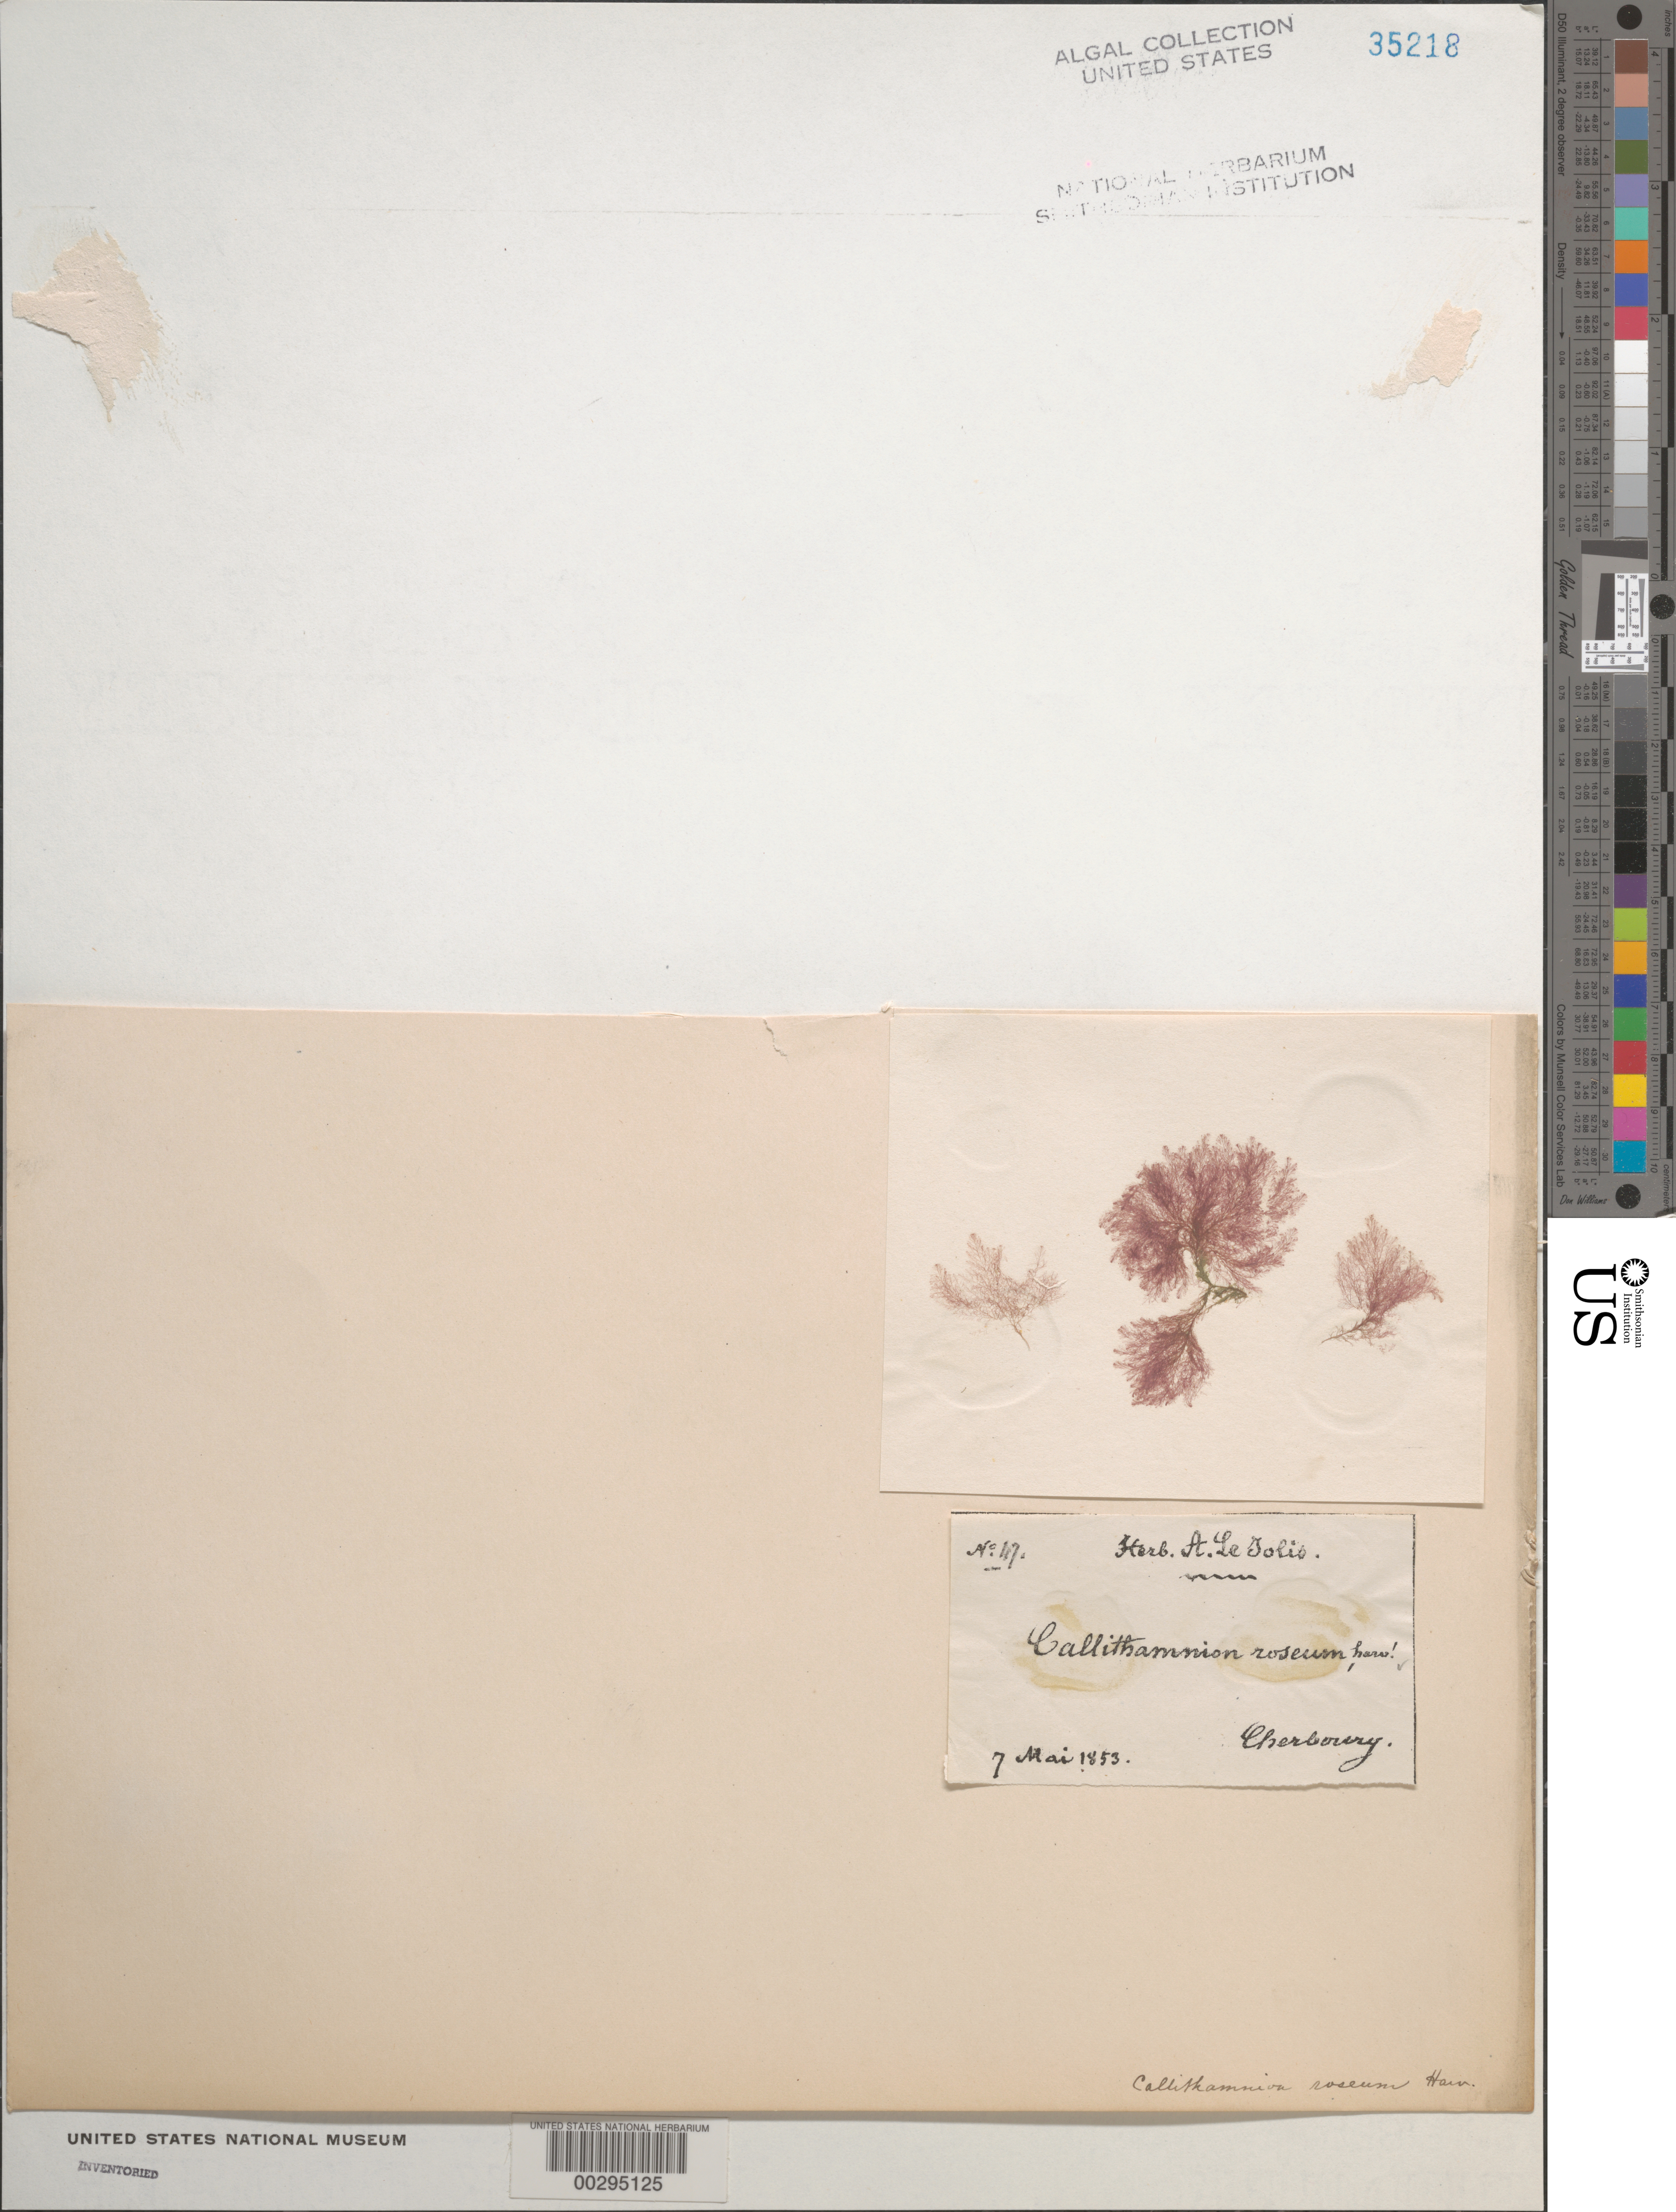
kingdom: Plantae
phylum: Rhodophyta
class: Florideophyceae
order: Ceramiales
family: Callithamniaceae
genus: Gaillona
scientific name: Gaillona rosea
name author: (Roth) A. Athanasiadis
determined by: Algae name updating Project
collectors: A. F. Le Jolis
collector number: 47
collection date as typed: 07 May 1853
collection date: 1853-05-07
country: France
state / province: Normandie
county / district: Manche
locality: Cherbourg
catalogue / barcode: US 35218